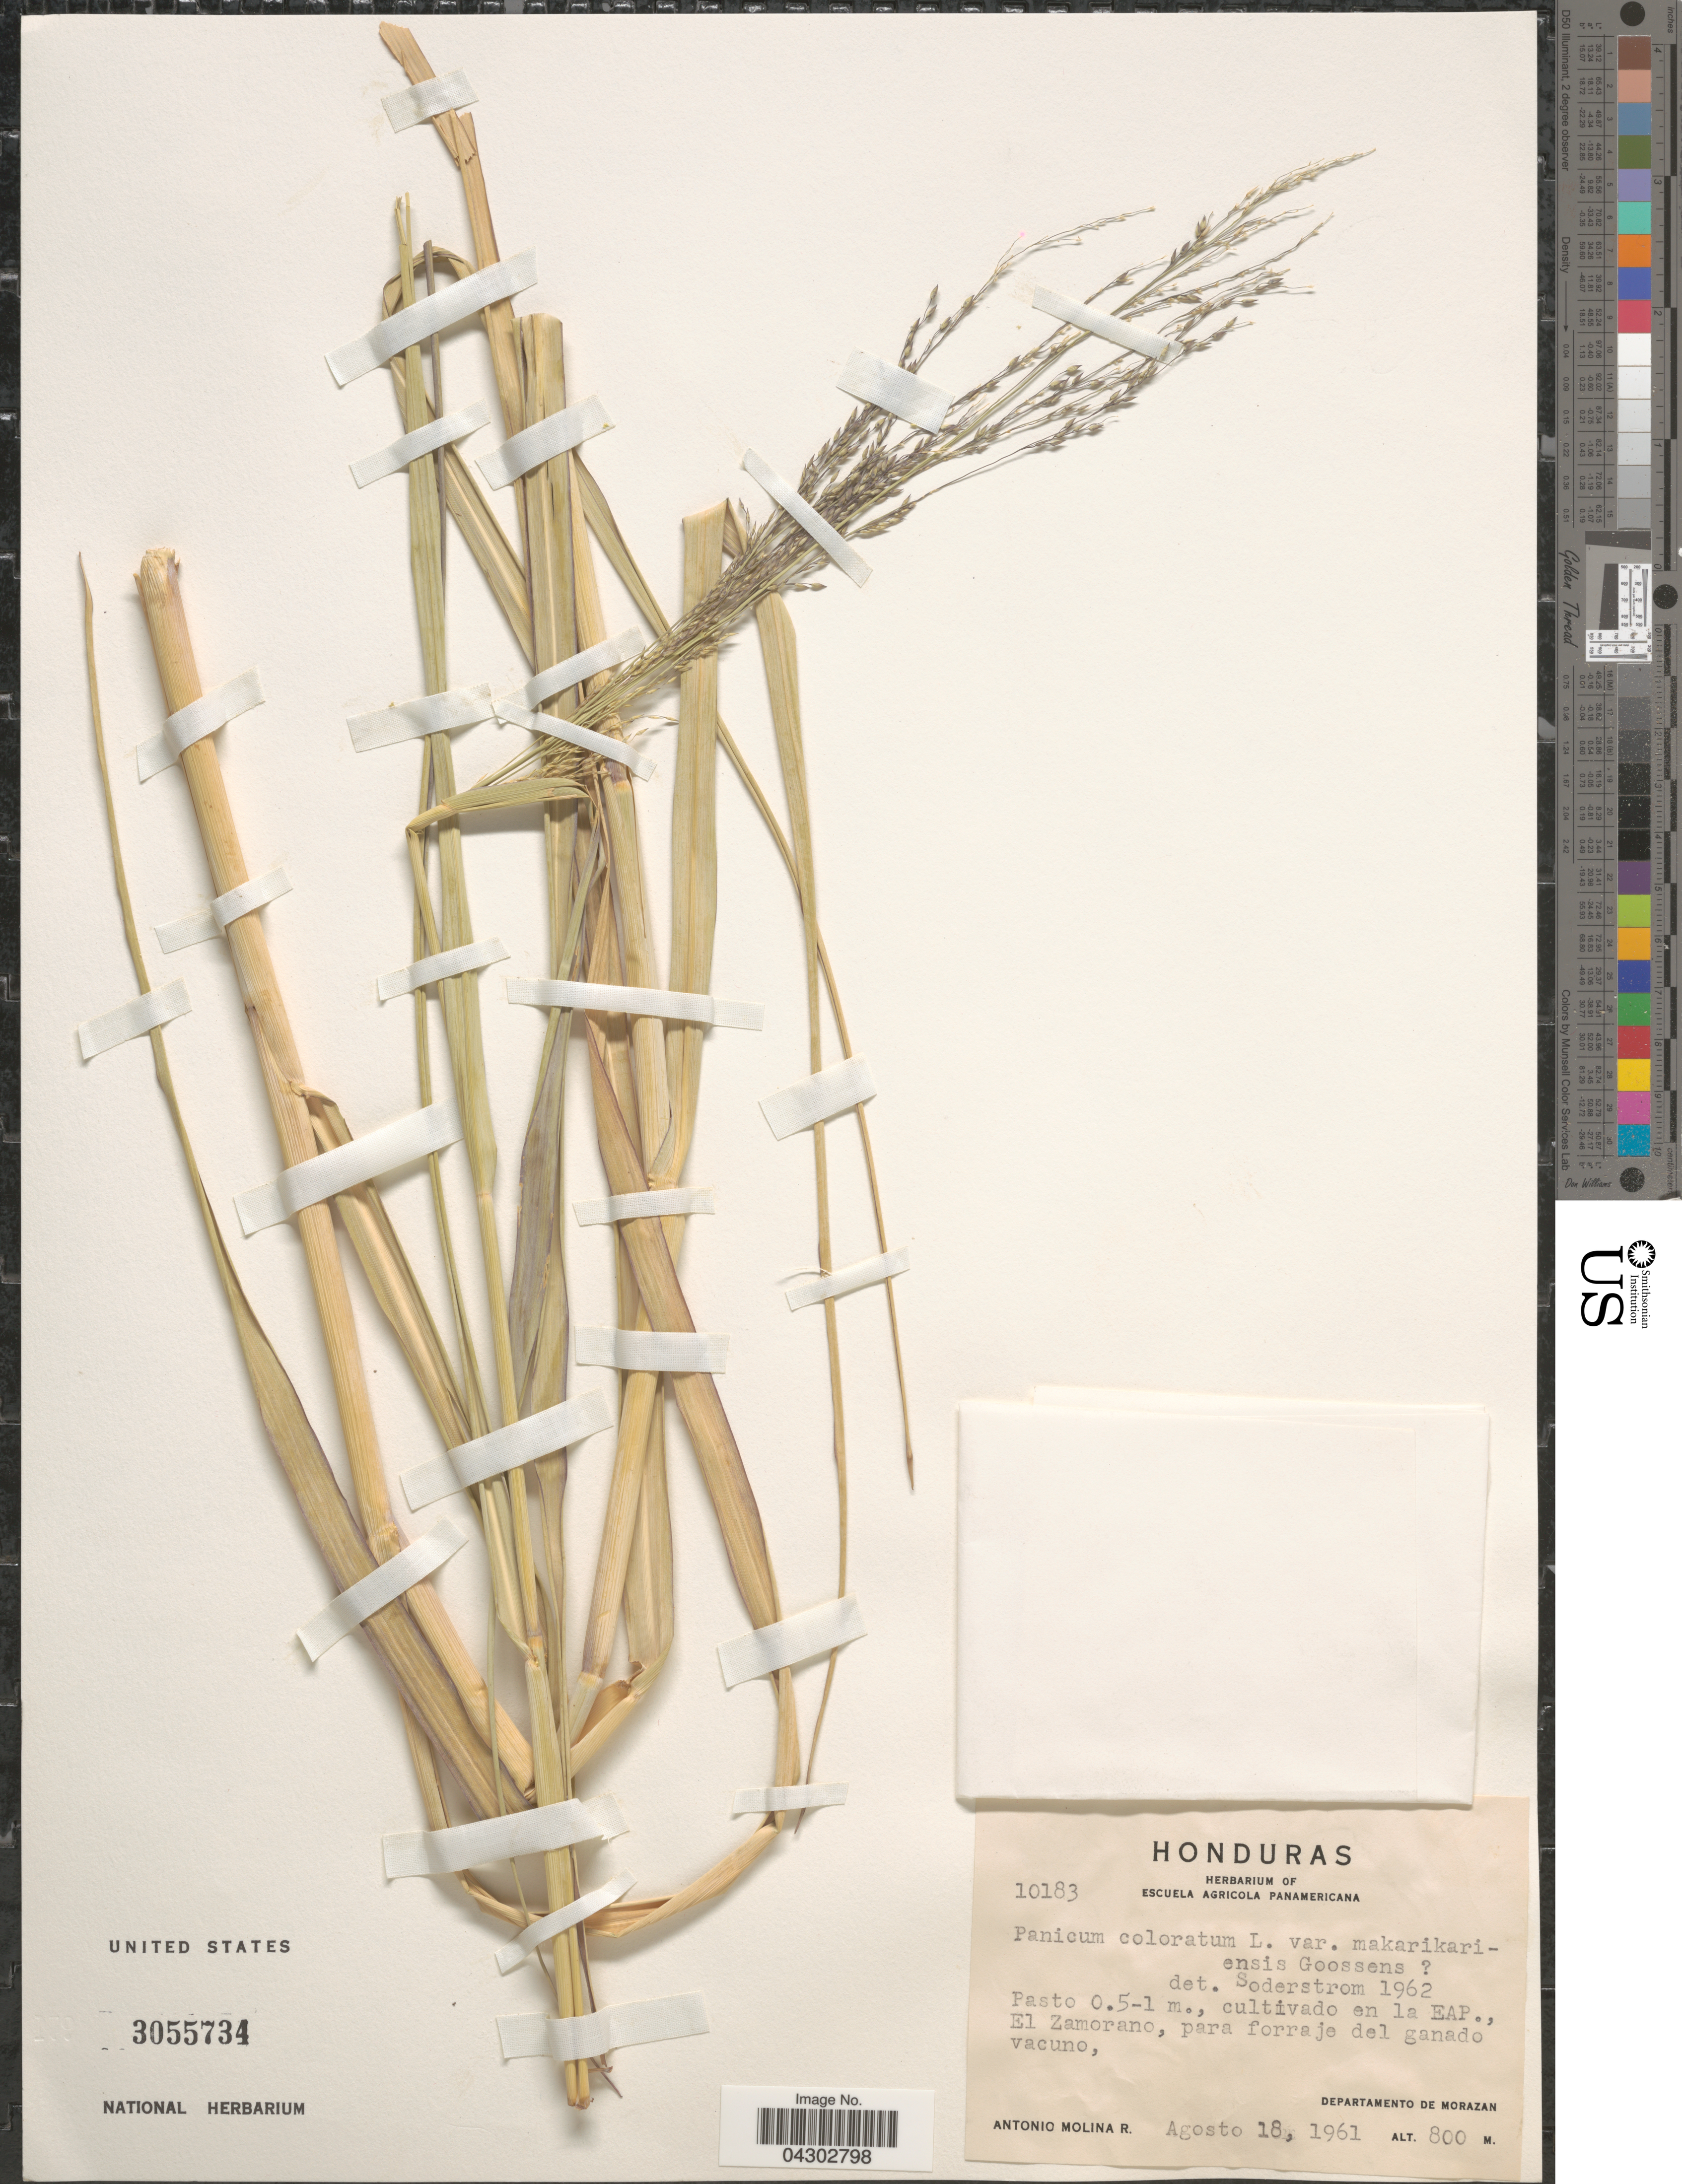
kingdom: Plantae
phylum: Tracheophyta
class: Liliopsida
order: Poales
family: Poaceae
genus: Panicum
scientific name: Panicum coloratum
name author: L.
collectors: A. Molina R.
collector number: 10183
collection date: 1961-08-18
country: Honduras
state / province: Fco. Morazán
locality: Cultivado en la EAP., El Zamorao, para forraje del ganado vacuno, Departamento de Morazan.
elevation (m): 800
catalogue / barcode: US 3055734